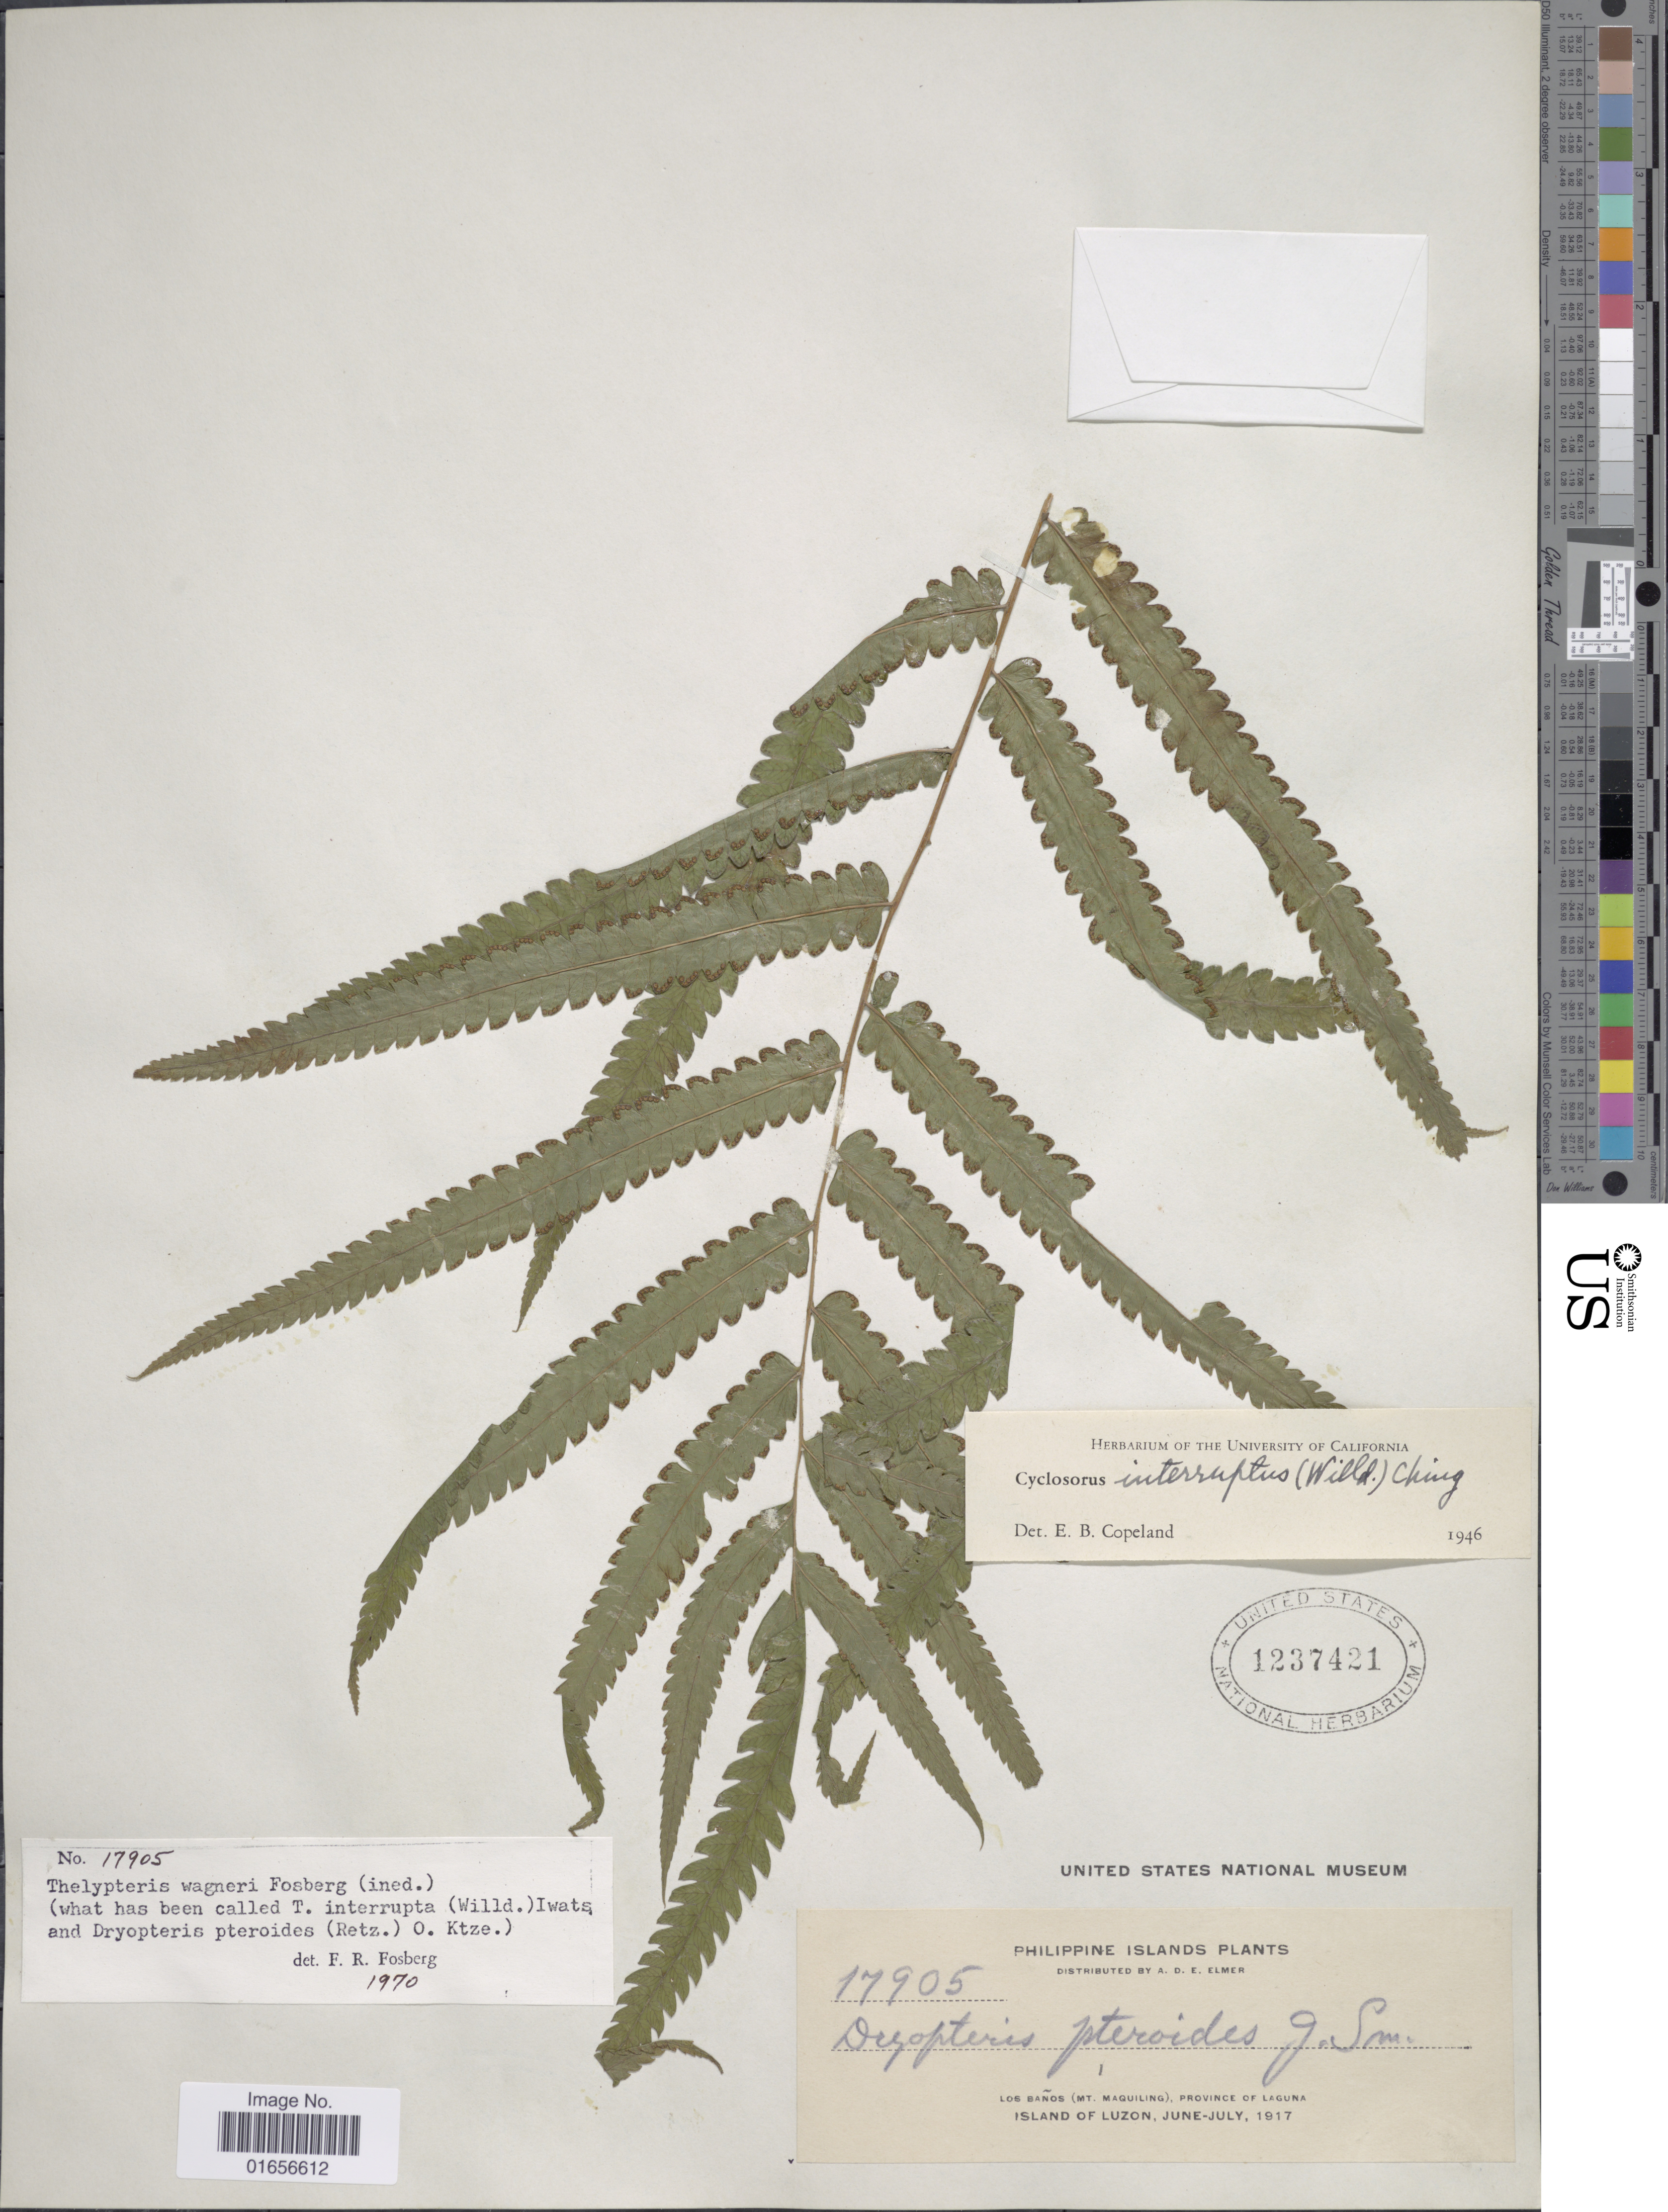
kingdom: Plantae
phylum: Tracheophyta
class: Polypodiopsida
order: Polypodiales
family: Thelypteridaceae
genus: Amphineuron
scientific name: Amphineuron terminans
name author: (J. Sm. ex Hook.) Holttum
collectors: A. D. E. Elmer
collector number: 17905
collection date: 1917-06/1917-07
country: Philippines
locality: Philippine Islands, Los Baños (Mt. Maquiling), Province of laguna, Island of Luzon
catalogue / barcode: US 1237421